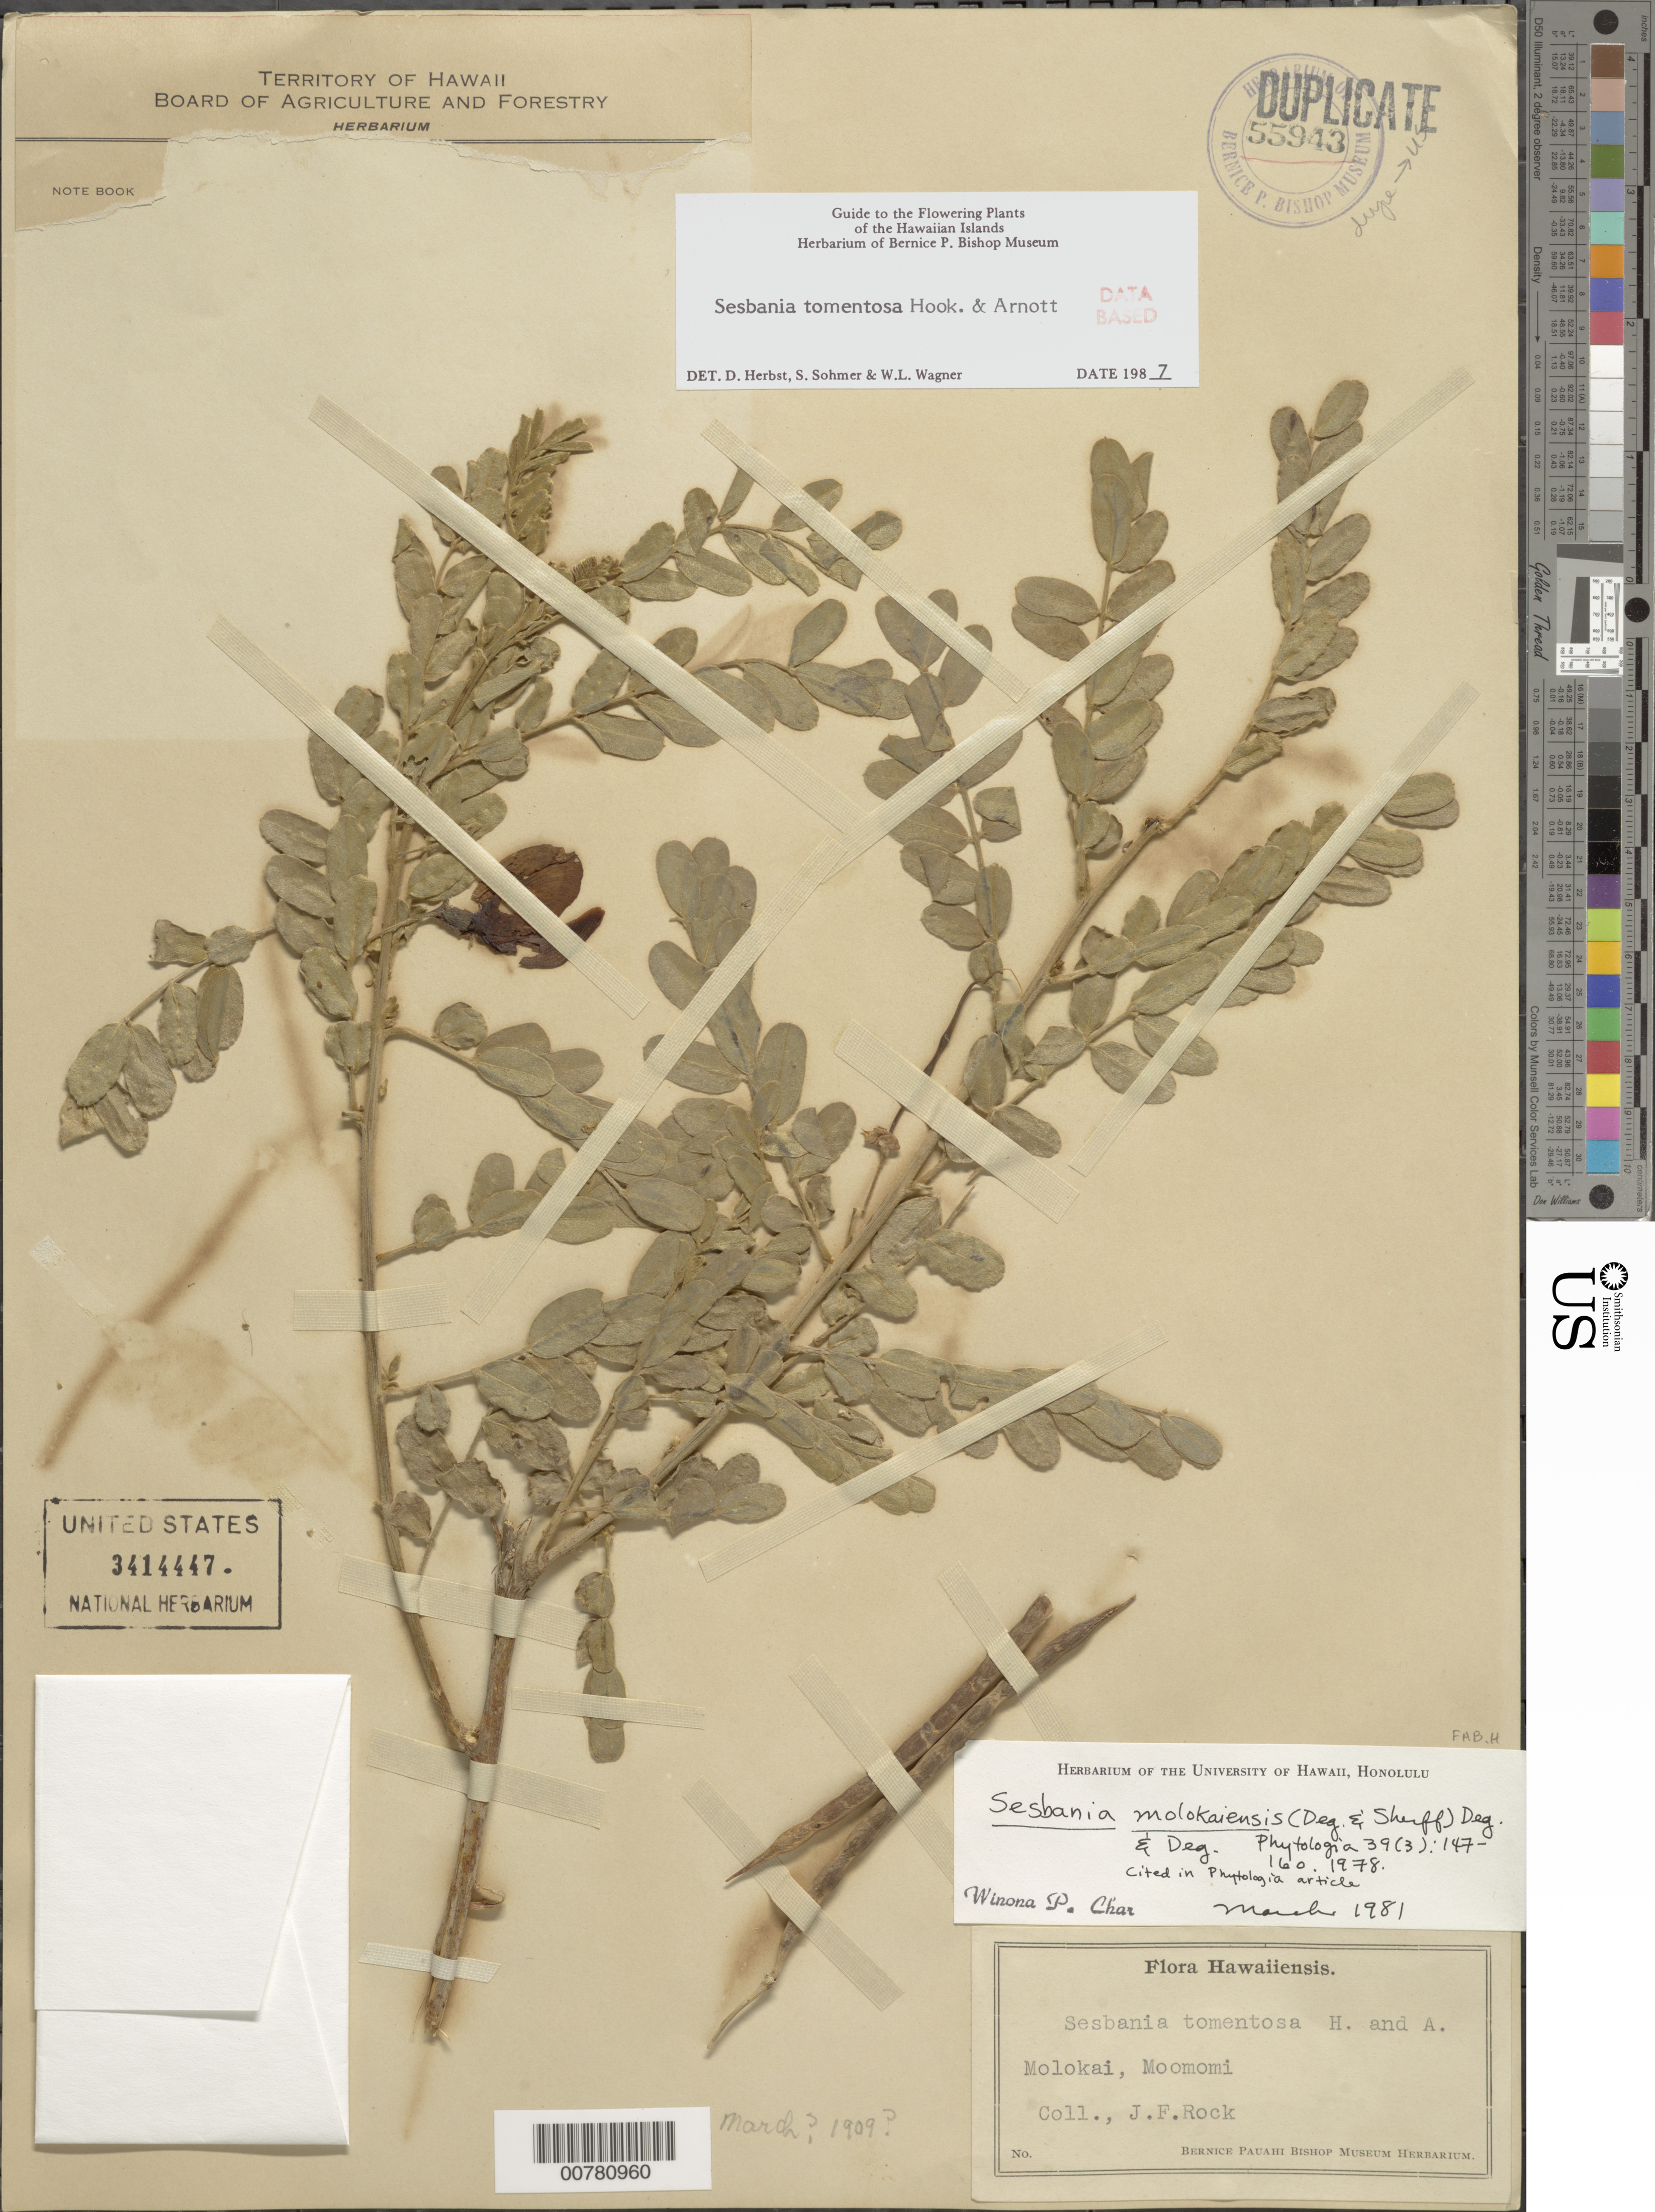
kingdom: Plantae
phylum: Tracheophyta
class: Magnoliopsida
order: Fabales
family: Fabaceae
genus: Sesbania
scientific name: Sesbania tomentosa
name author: Hook. & Arn.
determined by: Wagner, W. L.; Herbst, D. R.; Sohmer, S. H.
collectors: J. F. Rock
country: United States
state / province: Hawaii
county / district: Maui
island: Moloka'i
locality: Moomomi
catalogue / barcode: US 3414447